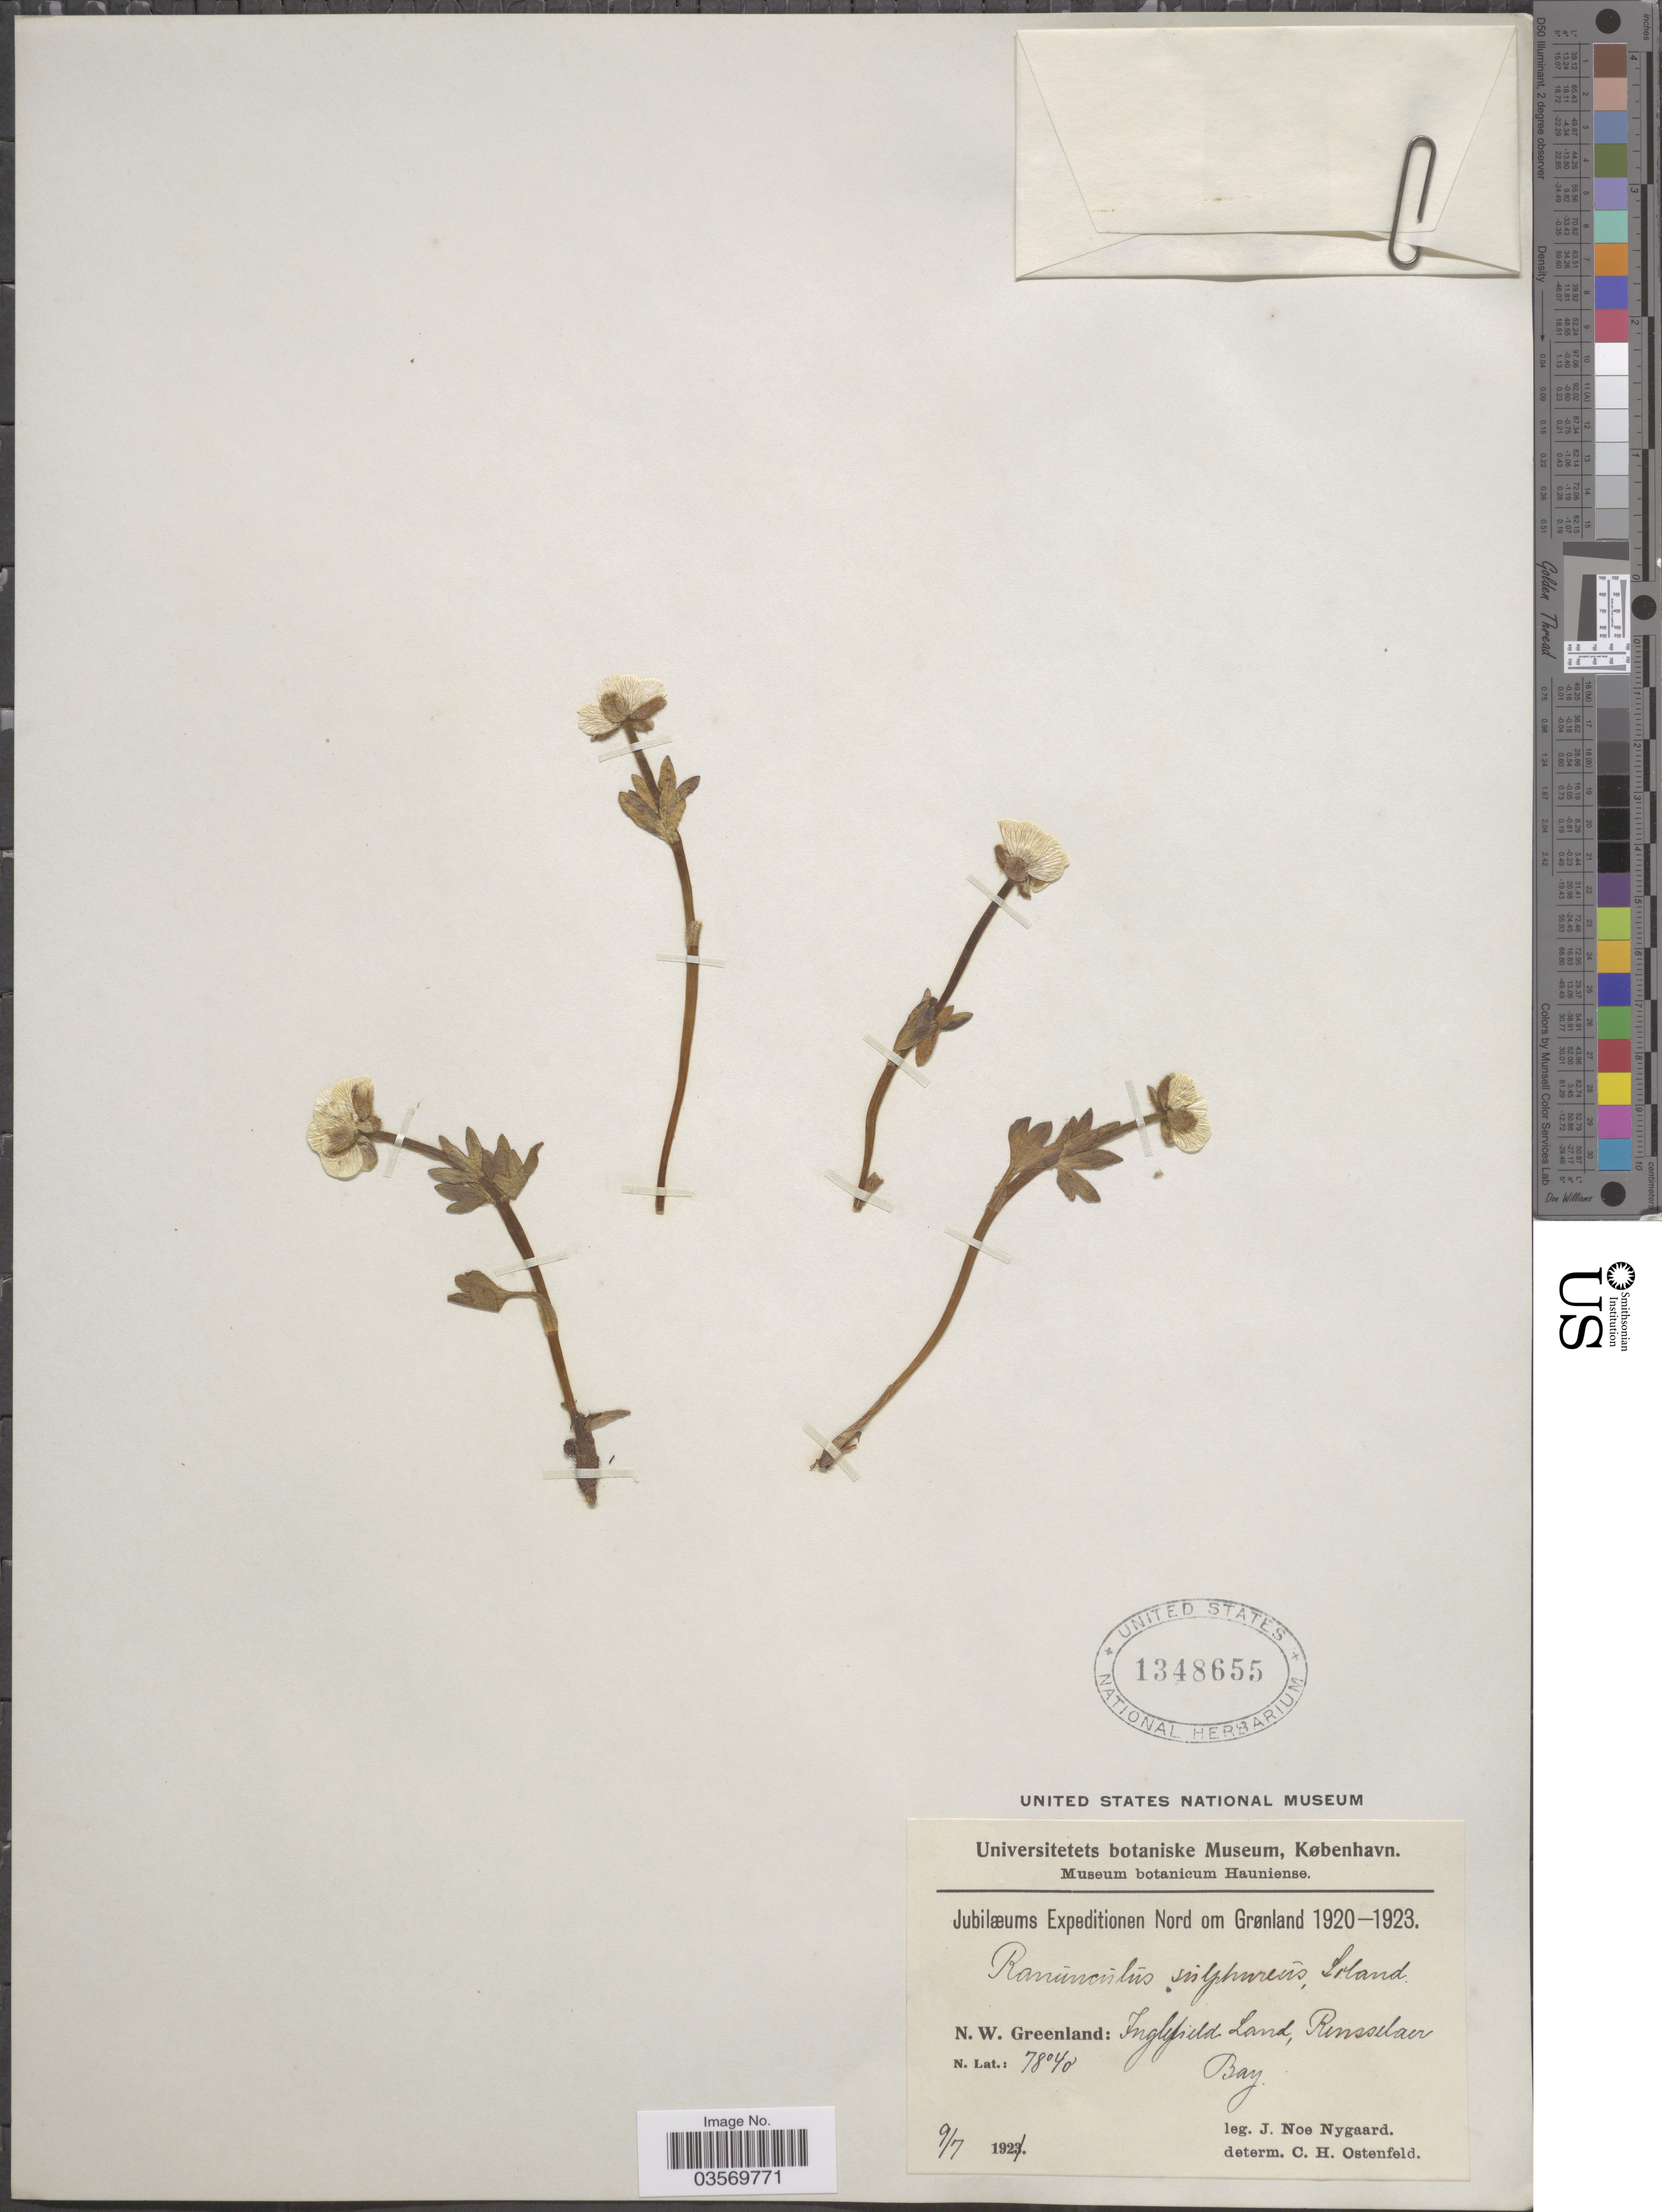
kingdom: Plantae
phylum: Tracheophyta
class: Magnoliopsida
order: Ranunculales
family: Ranunculaceae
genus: Ranunculus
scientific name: Ranunculus sulphureus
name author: Sol.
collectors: J. Nygaard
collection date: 1921-07-09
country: Greenland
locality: Nord om Grønland. N. W. Greenland: Inglefield Land, Rensselaer Bay.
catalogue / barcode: US 1348655